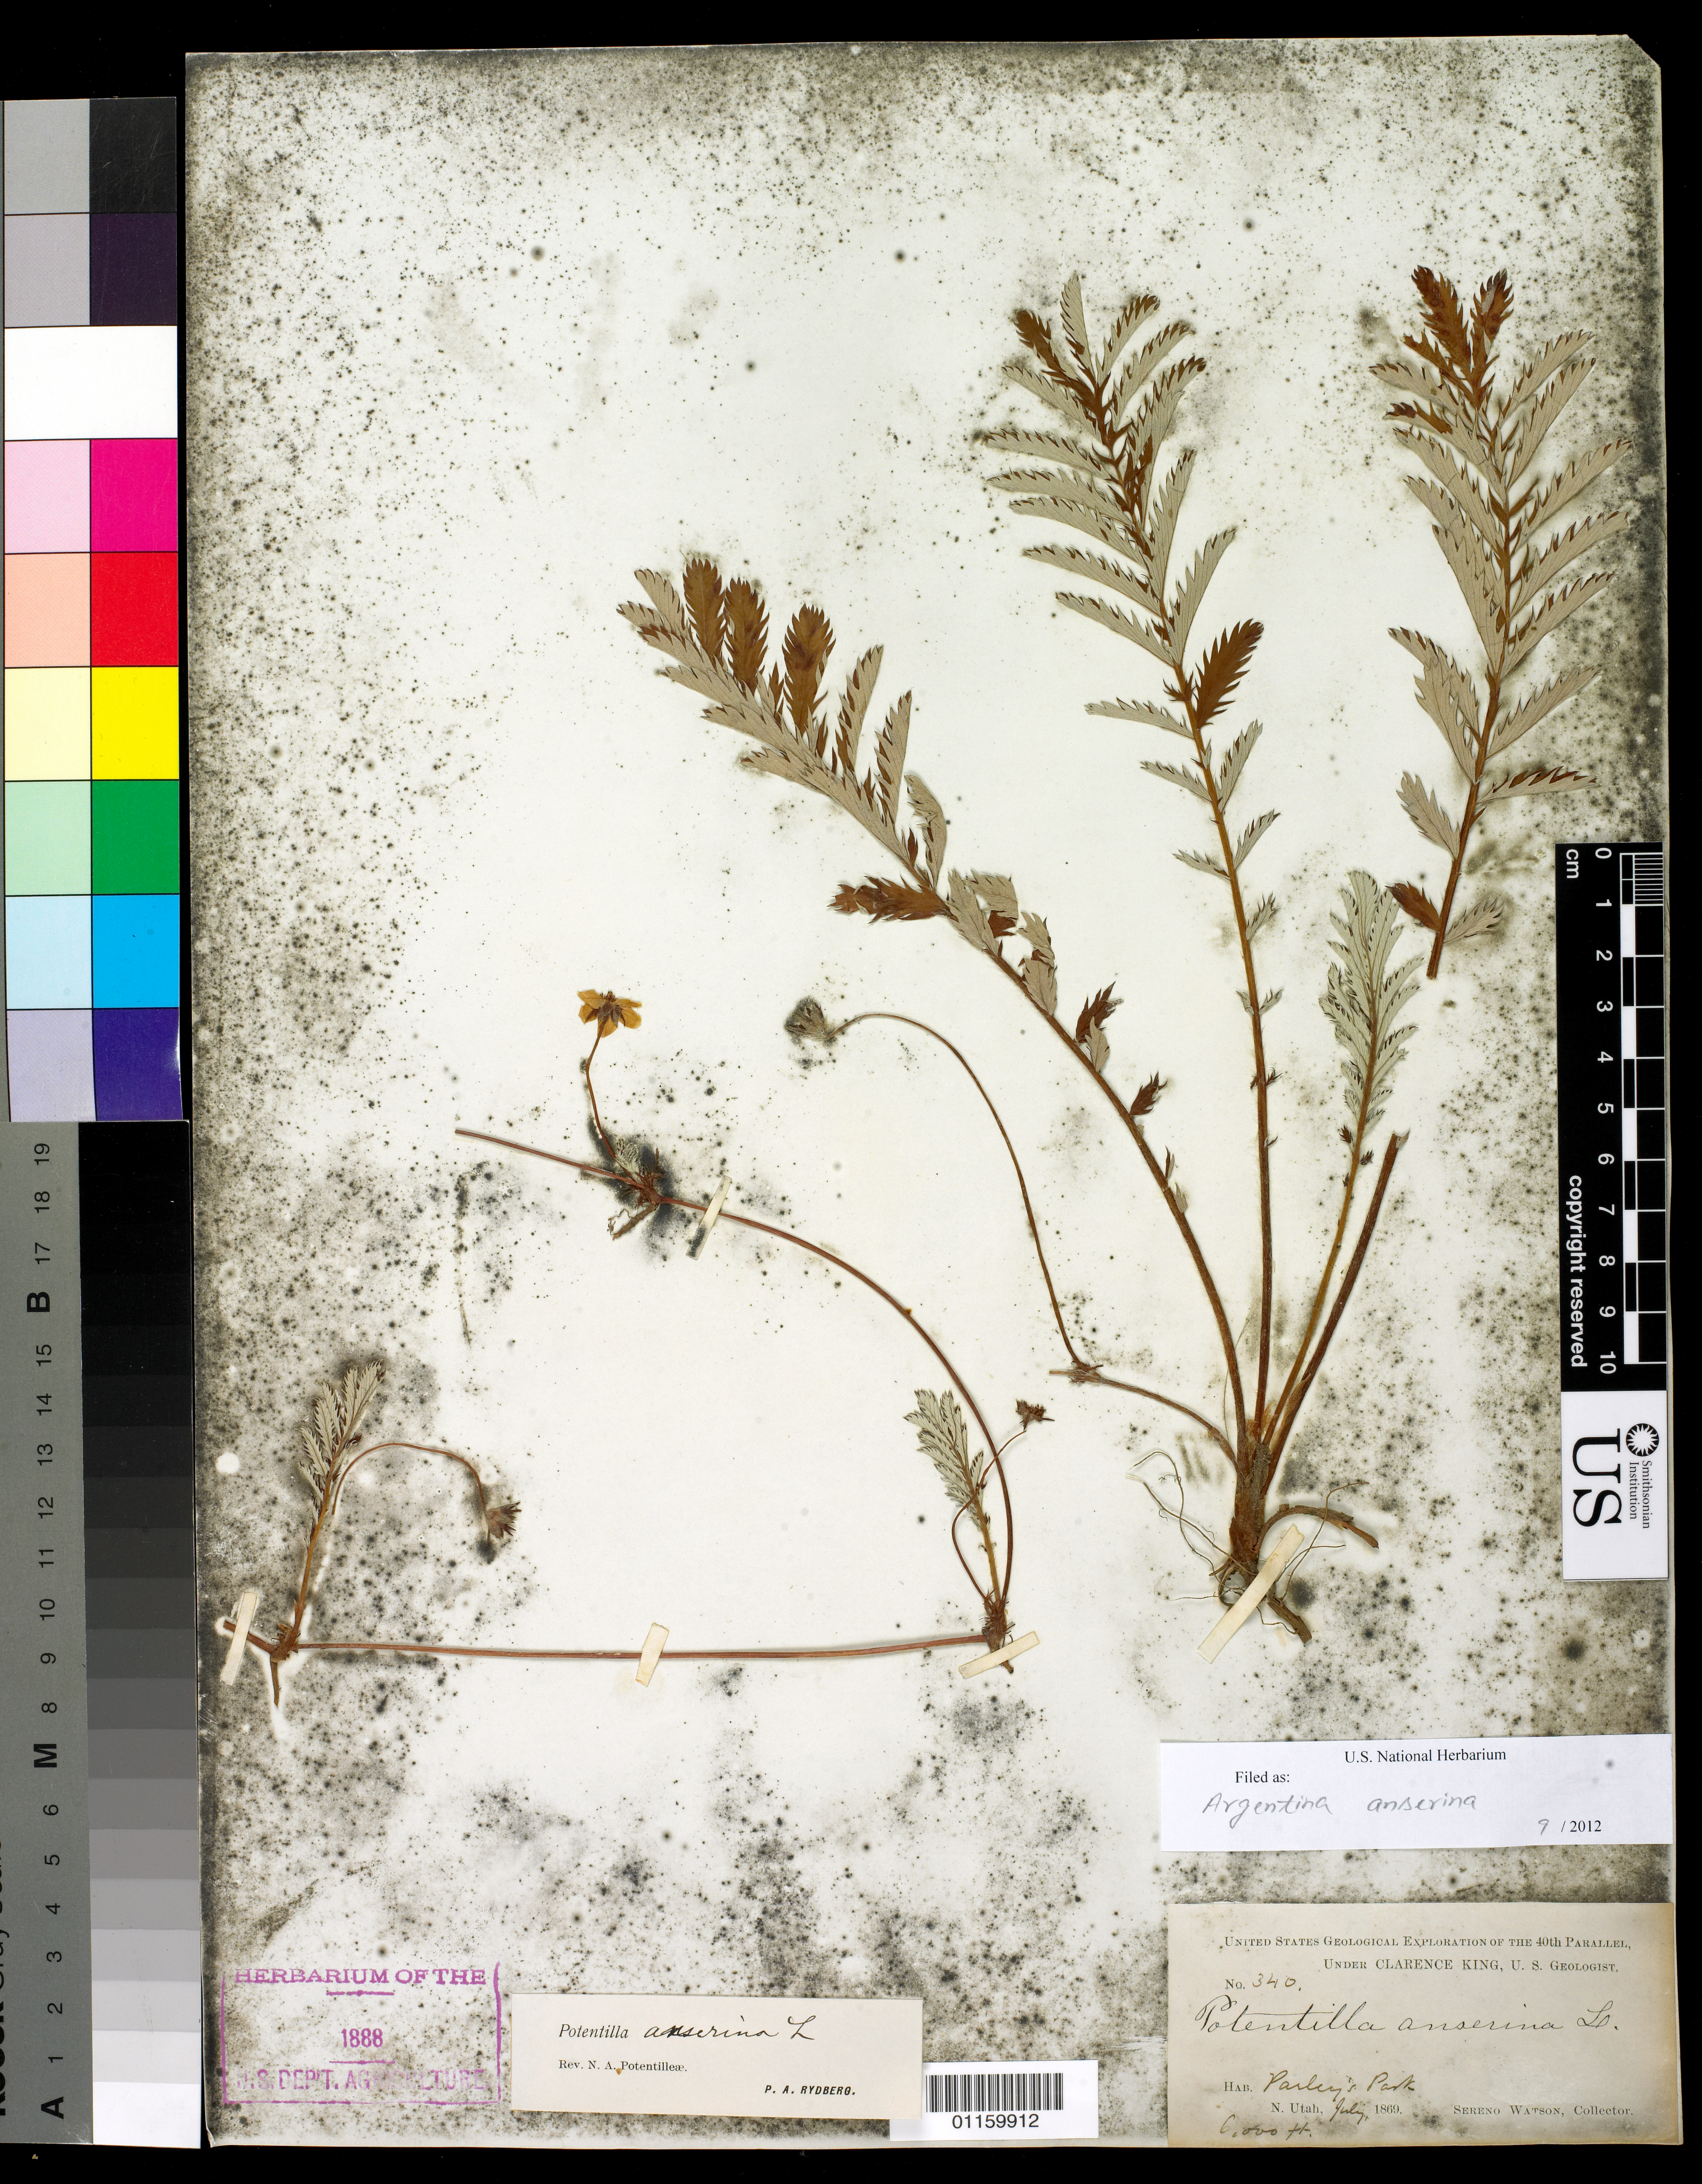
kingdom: Plantae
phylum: Tracheophyta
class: Magnoliopsida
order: Rosales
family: Rosaceae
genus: Argentina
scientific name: Argentina anserina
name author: (L.) Rydb.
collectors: S. Watson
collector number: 340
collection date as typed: Jul 1869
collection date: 1869-07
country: United States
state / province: Utah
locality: Parley's Park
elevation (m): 1829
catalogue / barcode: US 1